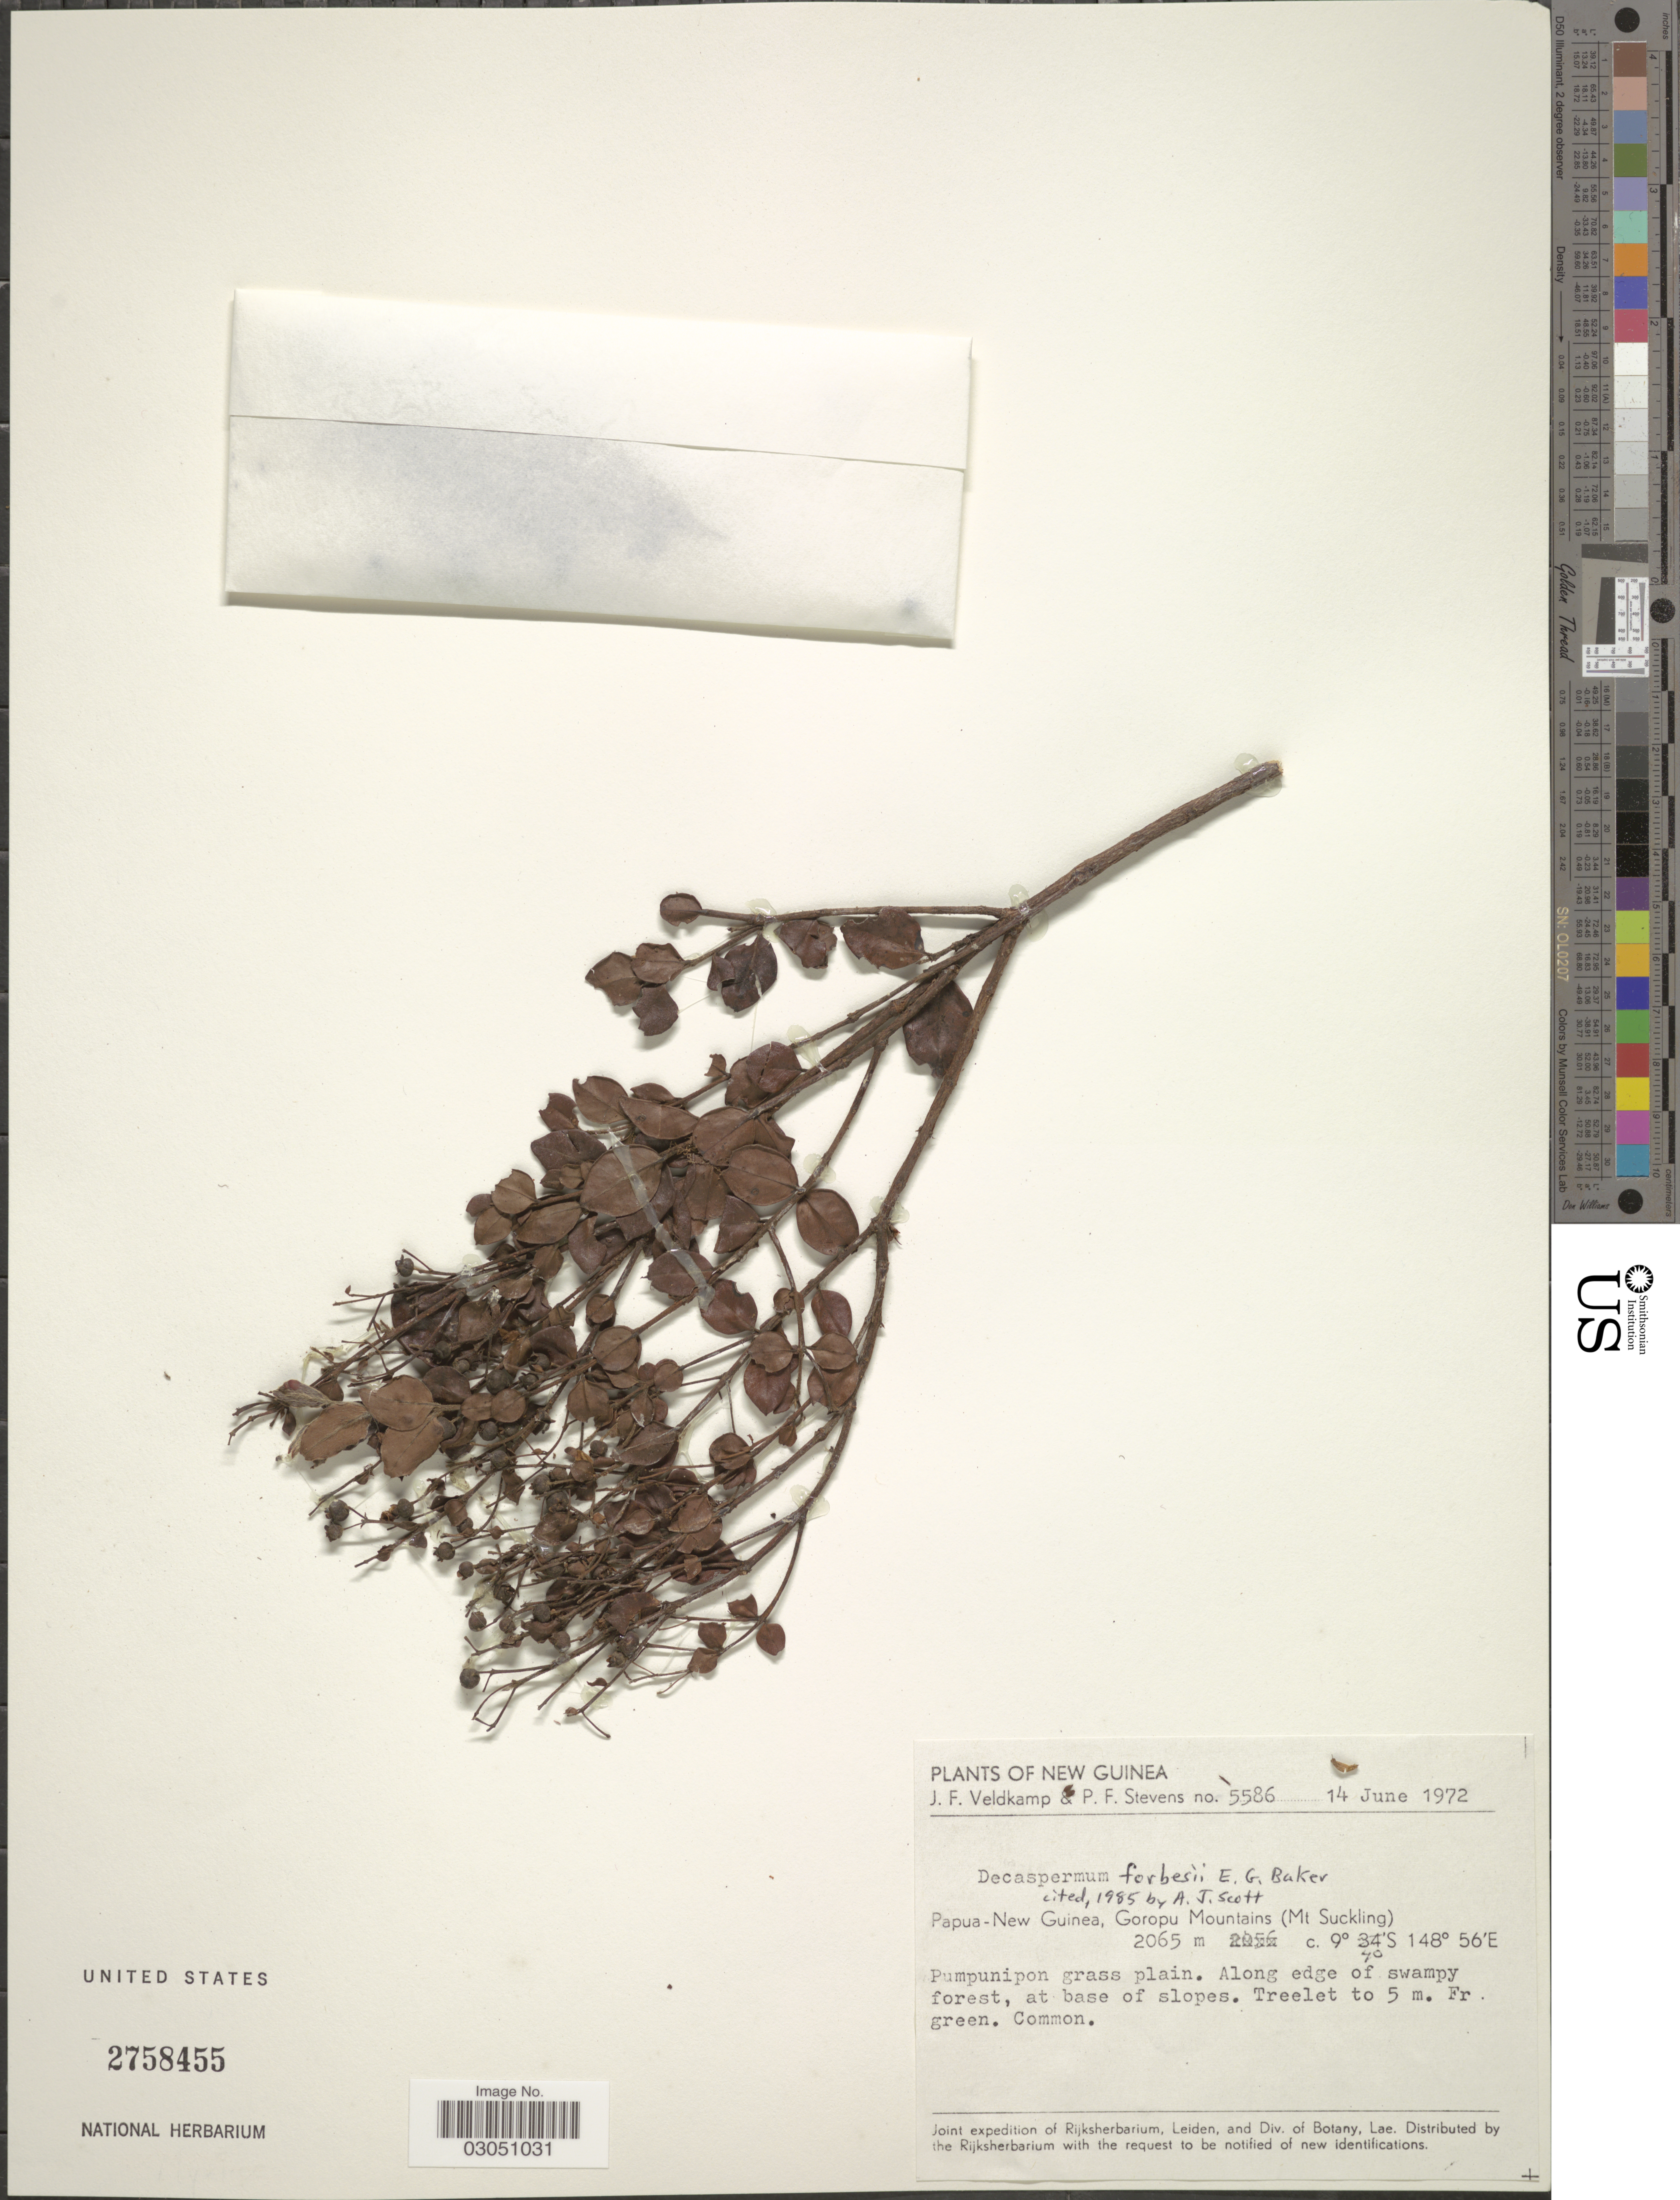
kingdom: Plantae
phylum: Tracheophyta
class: Magnoliopsida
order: Myrtales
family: Myrtaceae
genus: Decaspermum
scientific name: Decaspermum forbesii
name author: Baker f.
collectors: J. F. Veldkamp & P. F. Stevens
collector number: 5586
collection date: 1972-06-14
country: Papua New Guinea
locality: New Guinea. Papua-New Guinea, Goropu Mountains (Mt. Suckling).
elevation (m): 2065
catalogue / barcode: US 2758455